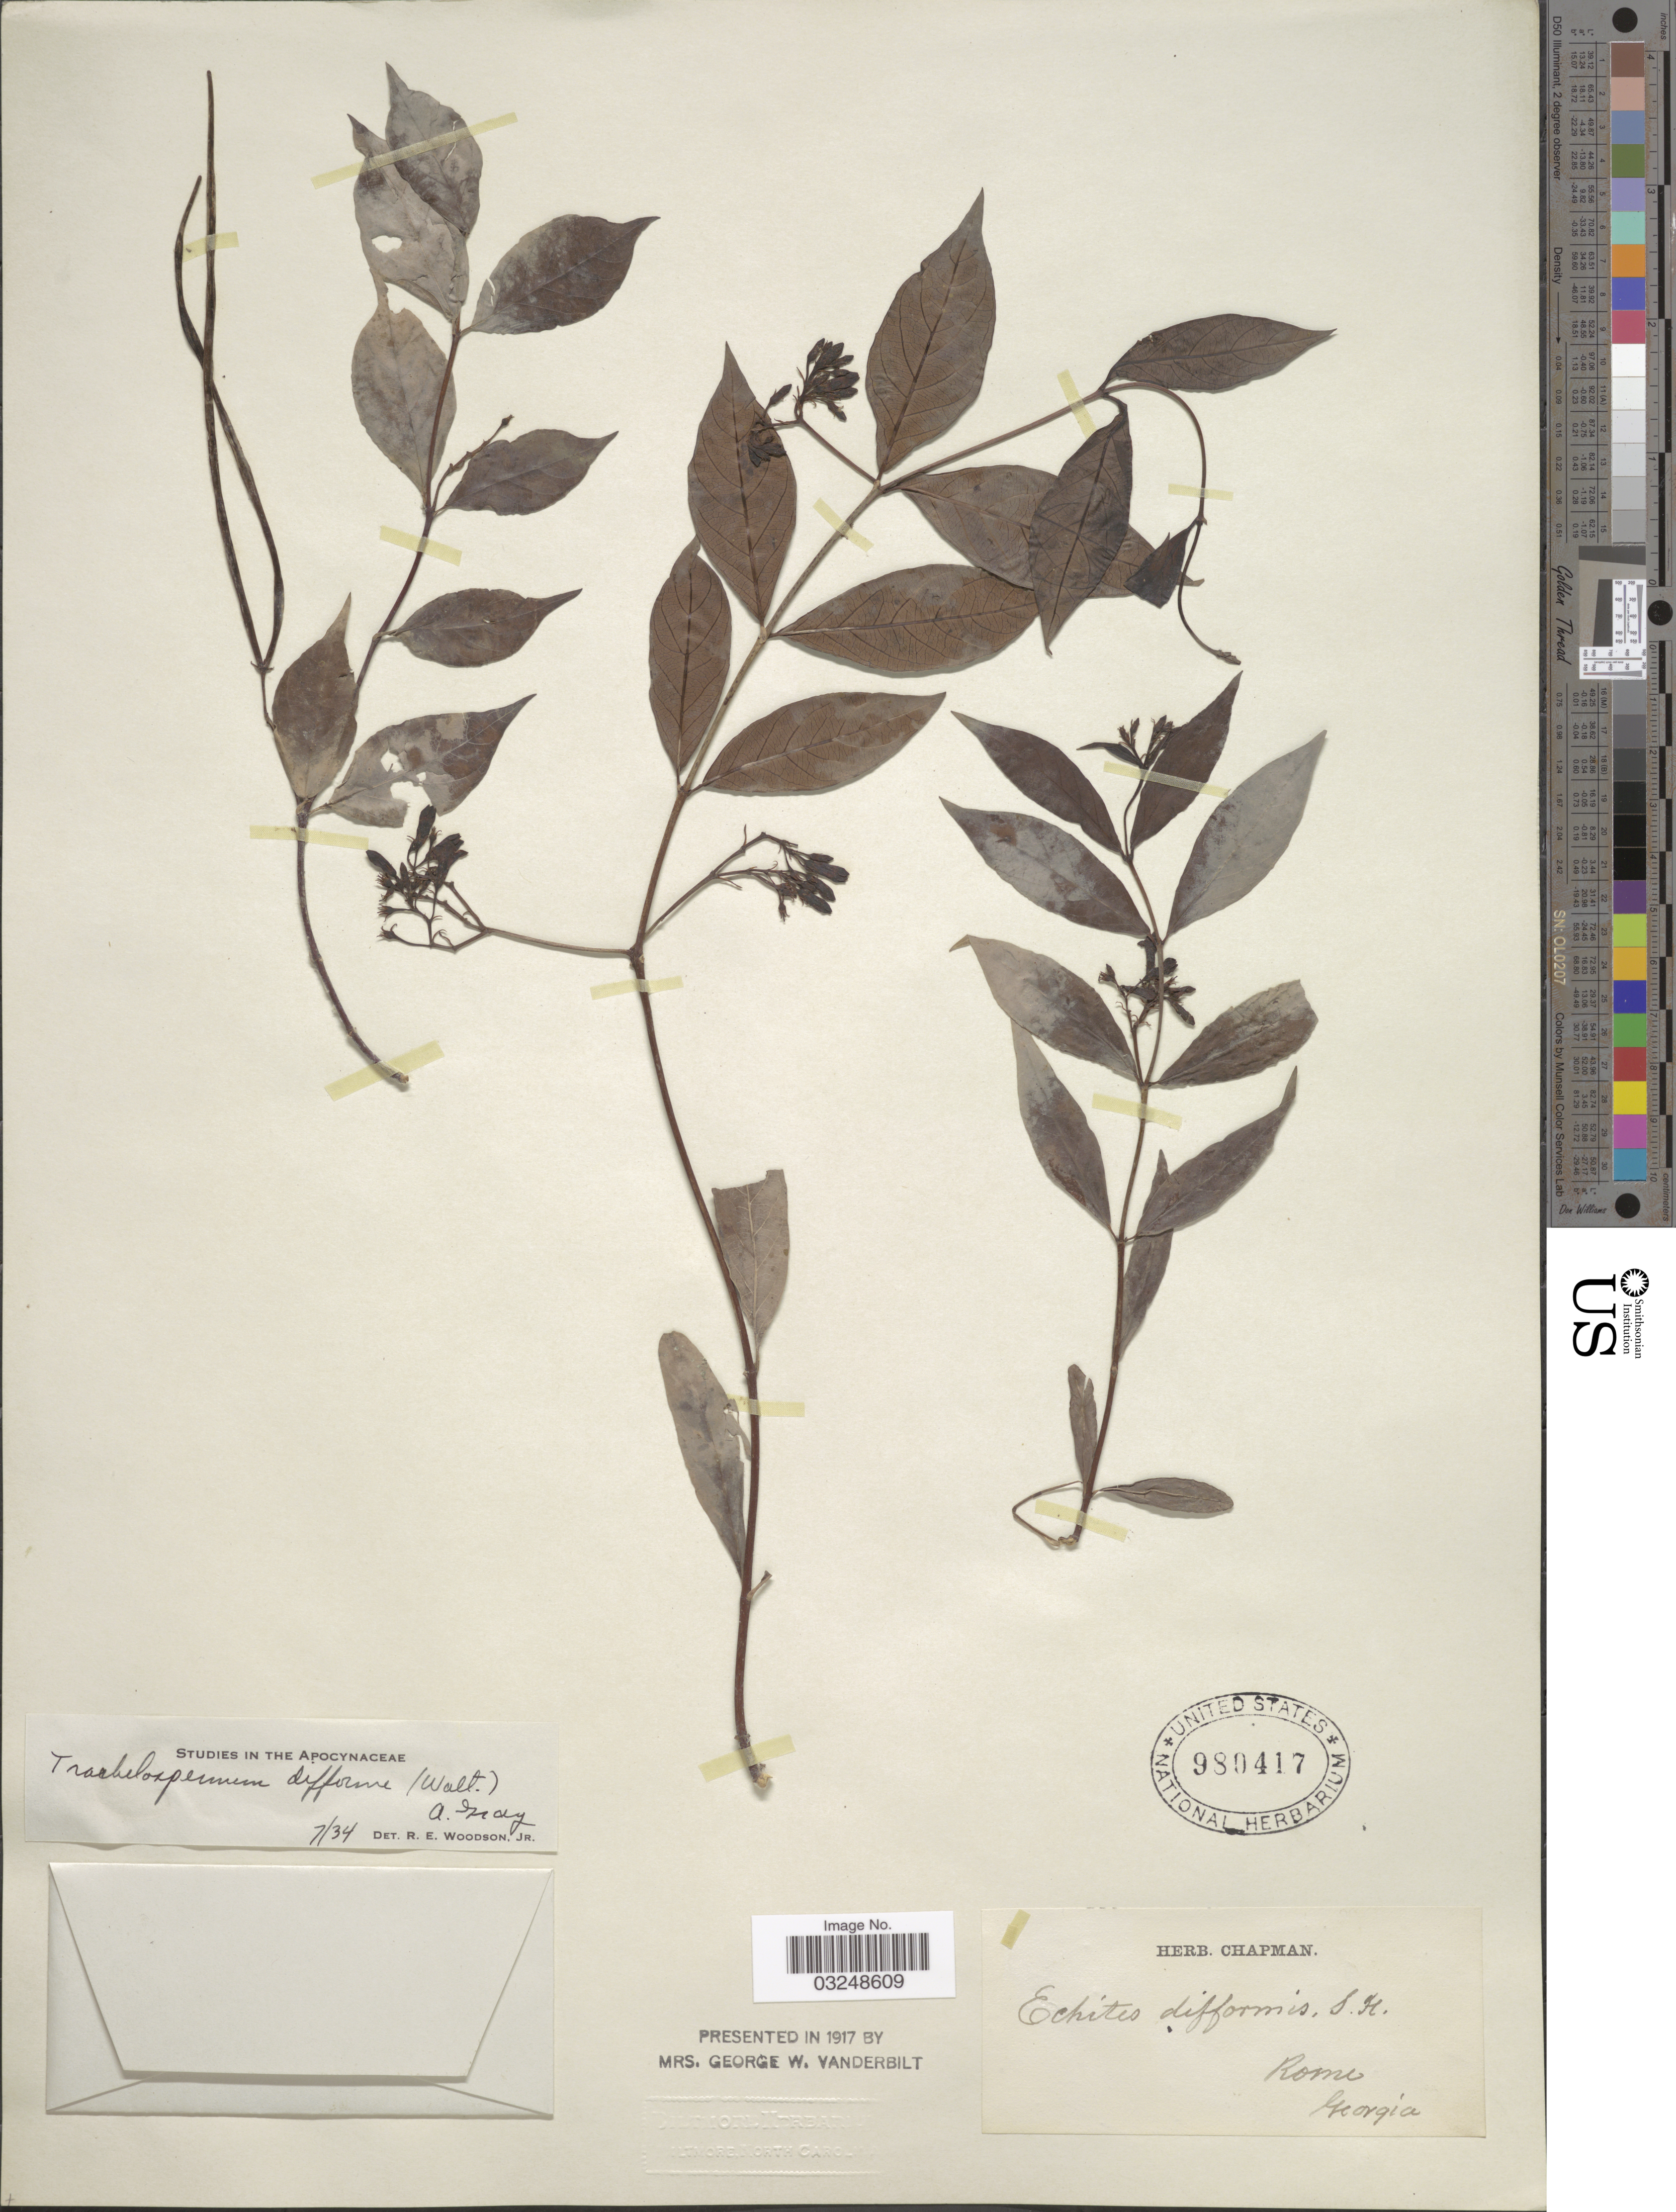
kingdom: Plantae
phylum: Tracheophyta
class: Magnoliopsida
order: Gentianales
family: Apocynaceae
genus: Trachelospermum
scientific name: Trachelospermum difforme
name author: (Walter) A. Gray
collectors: ex herb. Chapman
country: United States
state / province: Georgia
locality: Rome.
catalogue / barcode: US 980417